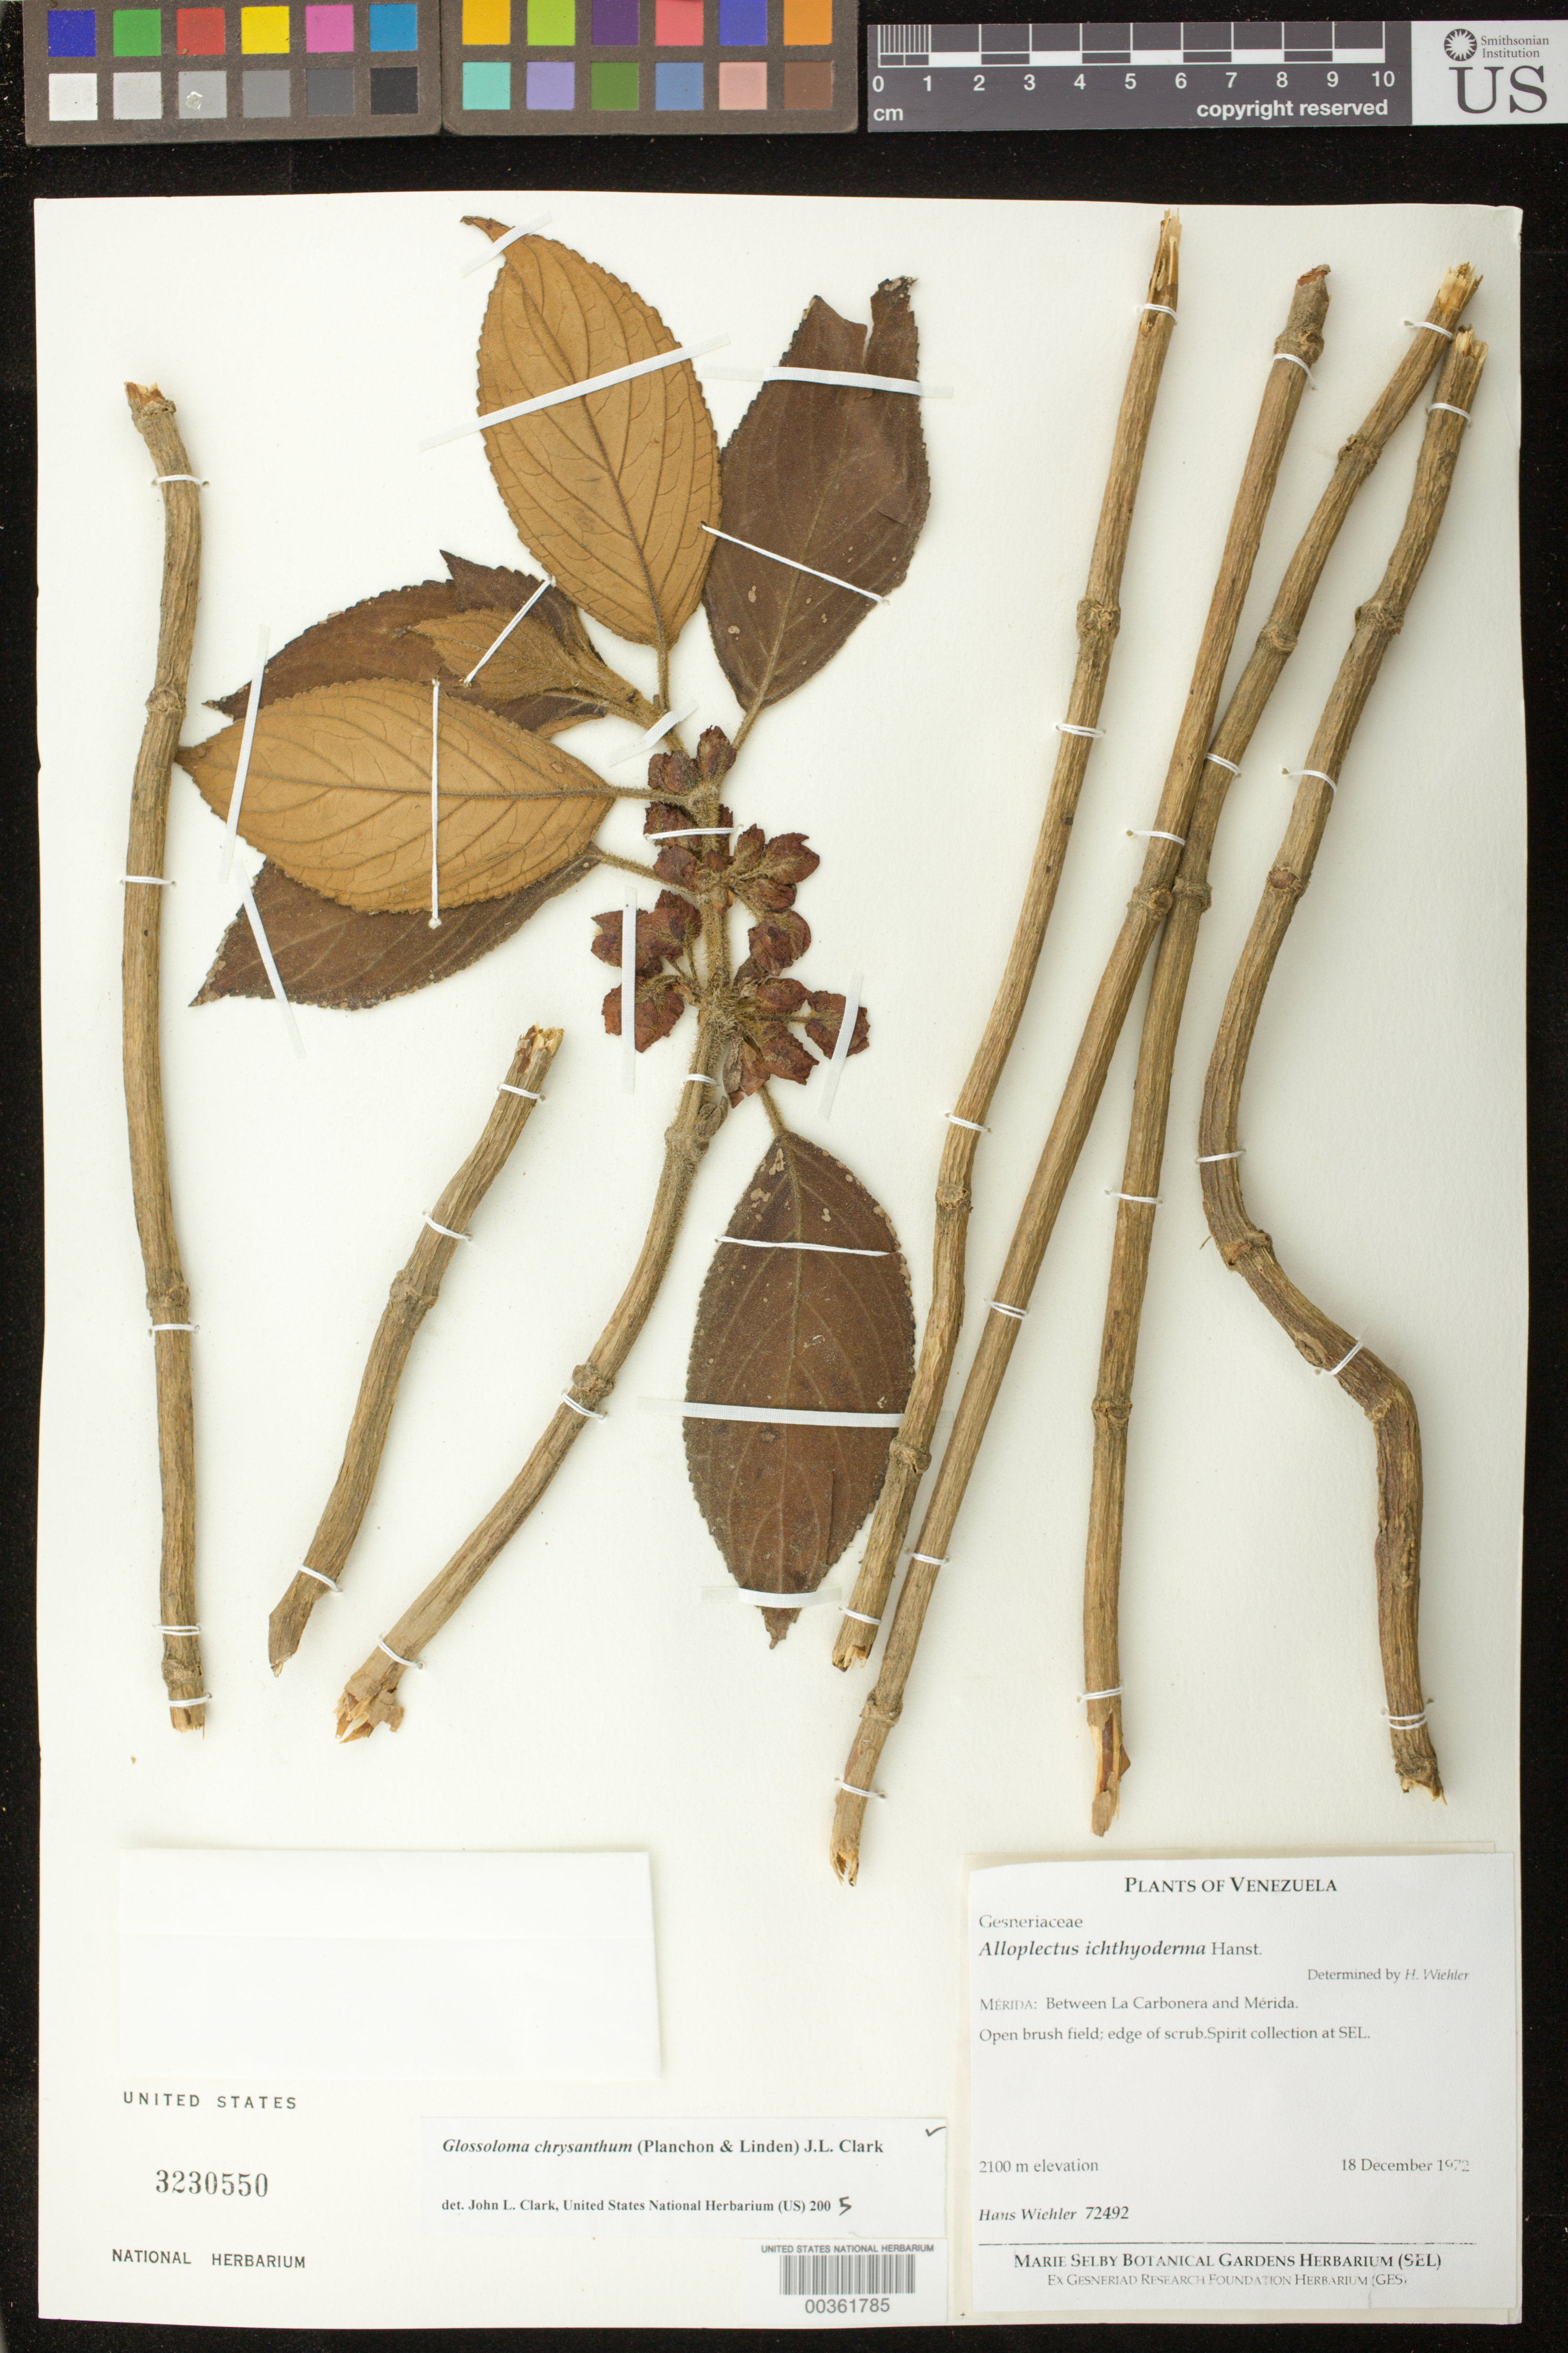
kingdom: Plantae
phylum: Tracheophyta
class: Magnoliopsida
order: Lamiales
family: Gesneriaceae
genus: Glossoloma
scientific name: Glossoloma chrysanthum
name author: (Planch. & Linden) J.L. Clark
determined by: Clark, J. L., (SEL), The Marie Selby Botanical Garden (UNITED STATES)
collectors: H. J. Wiehler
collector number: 72492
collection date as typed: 18 Dec 1972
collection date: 1972-12-18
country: Venezuela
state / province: Mérida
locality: Between La Carbonera and Merida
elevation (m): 2100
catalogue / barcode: US 3230550